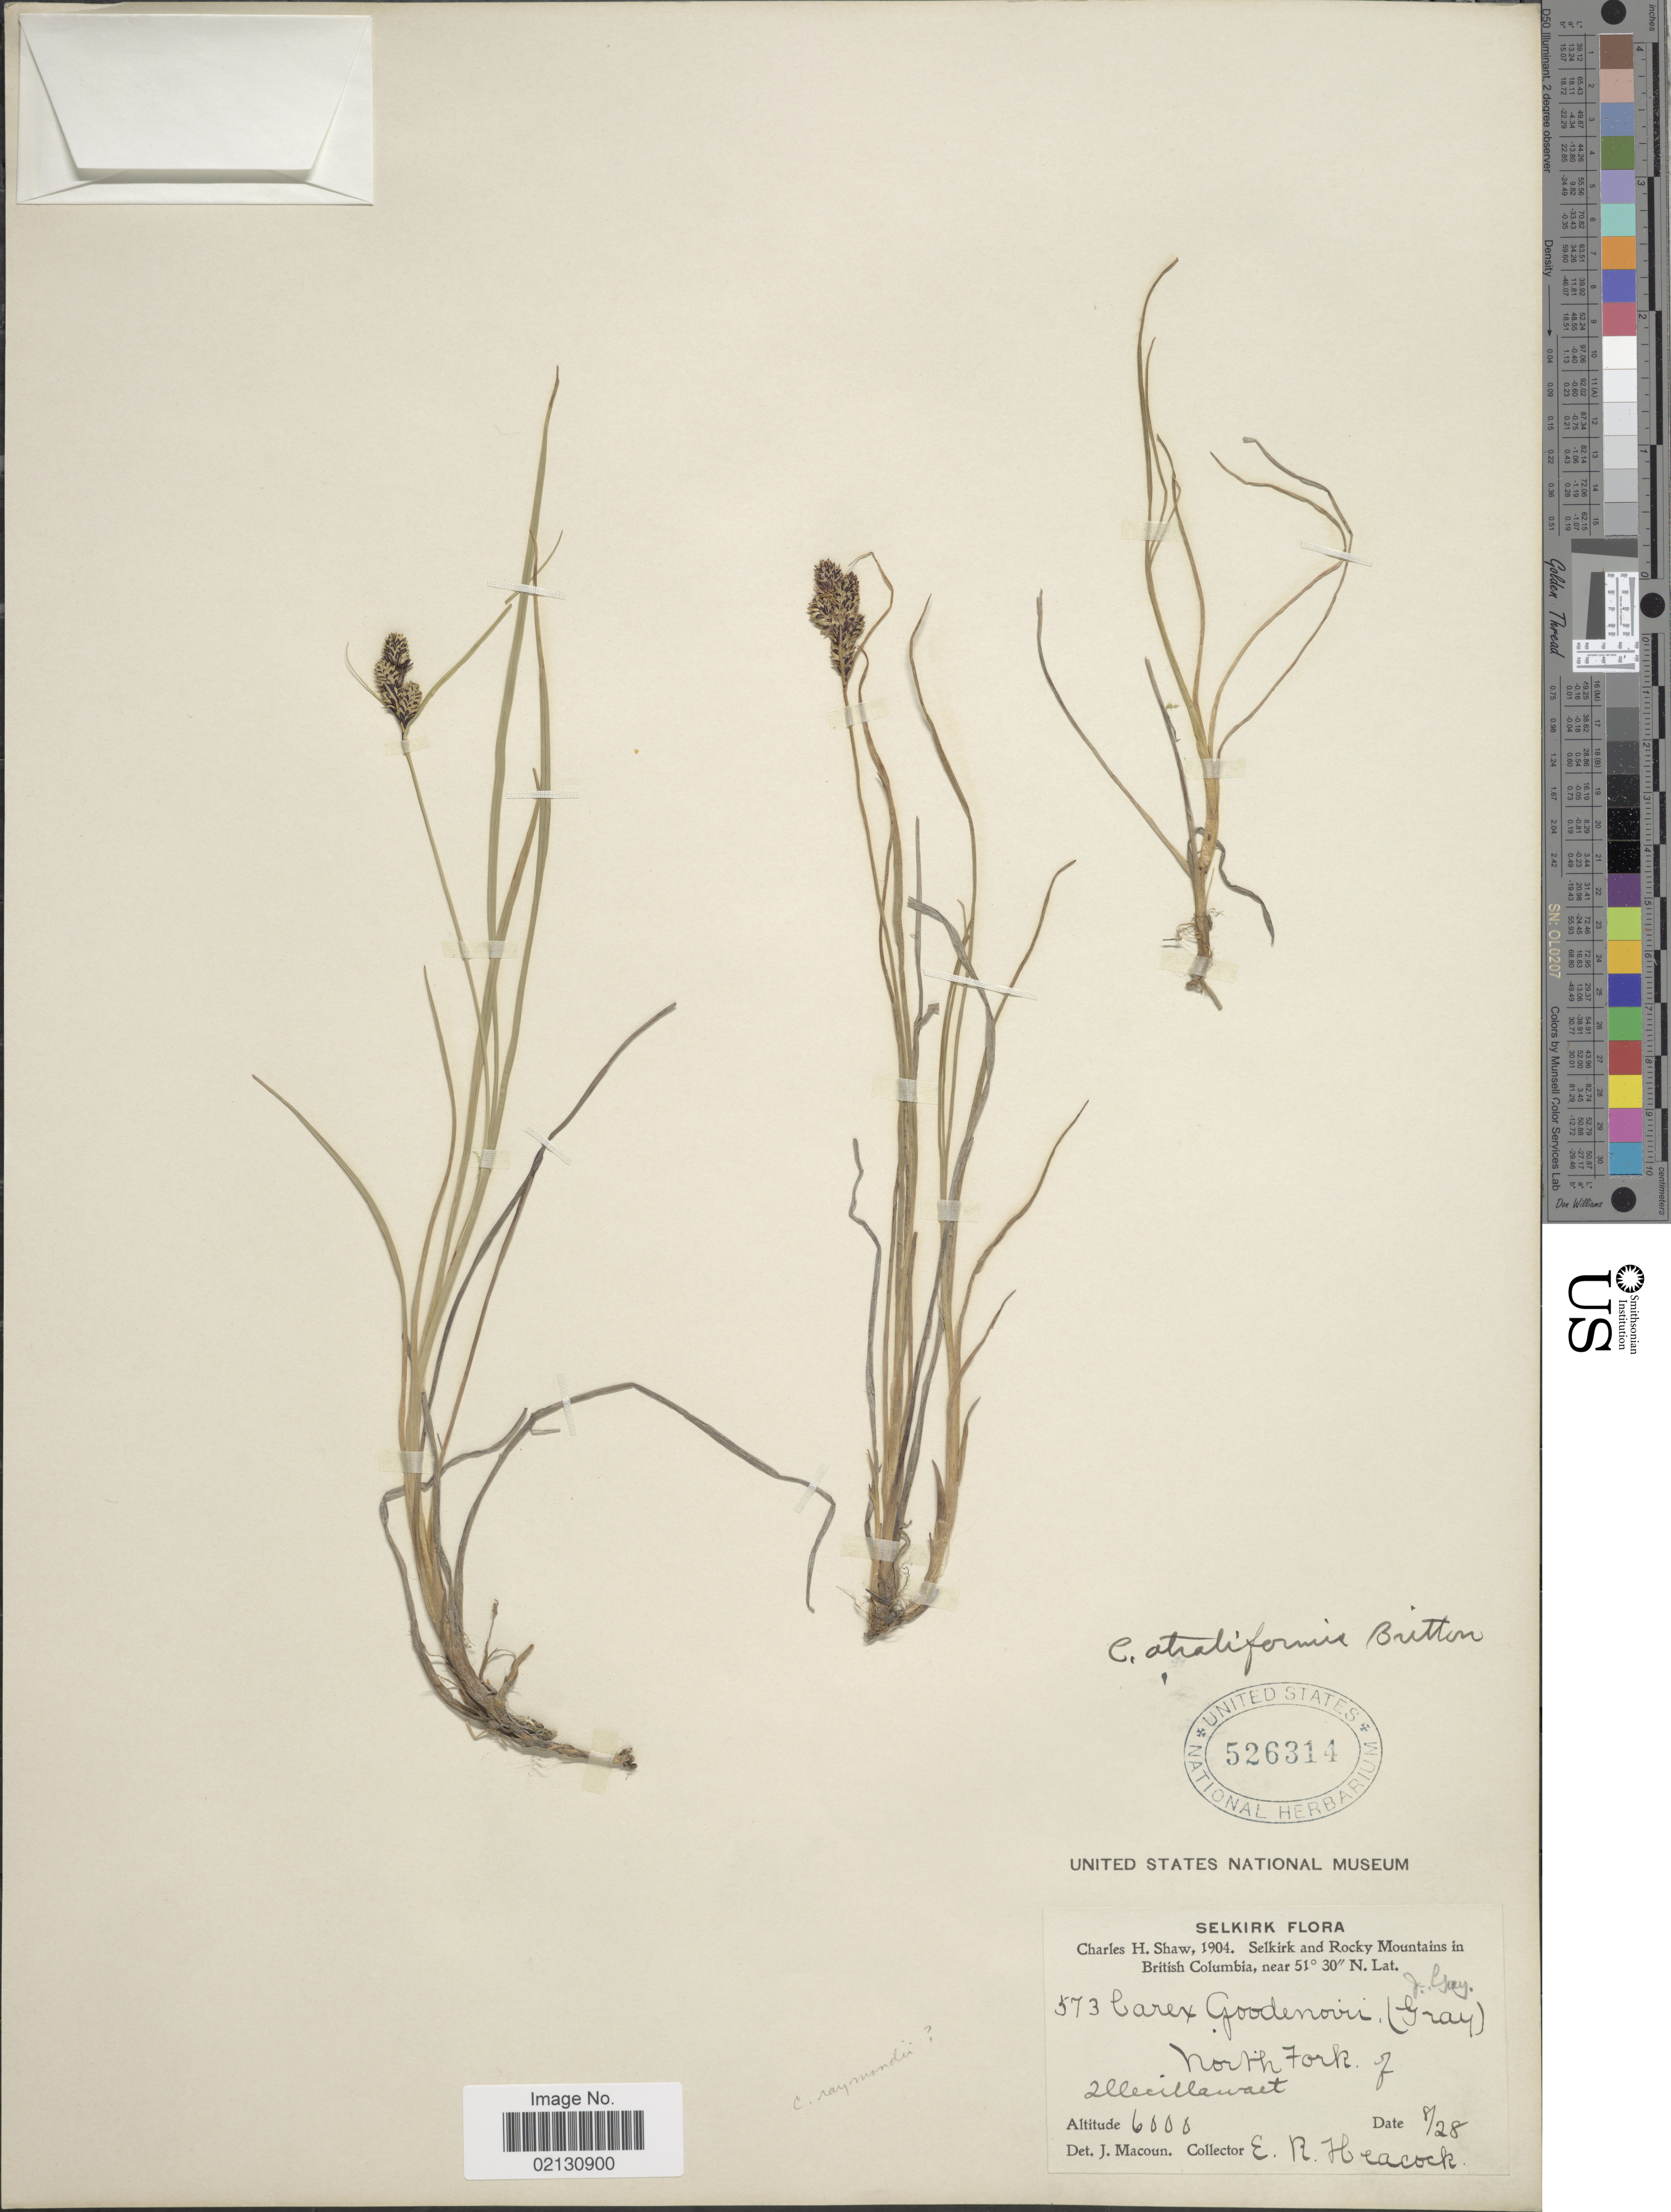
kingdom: Plantae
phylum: Tracheophyta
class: Liliopsida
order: Poales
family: Cyperaceae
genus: Carex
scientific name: Carex atratiformis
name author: Britton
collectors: E. Heacock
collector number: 573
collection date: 1904-08-28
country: Canada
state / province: British Columbia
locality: Selkirk and Rocky Mountains. North Fork of Illecillewaet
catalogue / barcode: US 526314